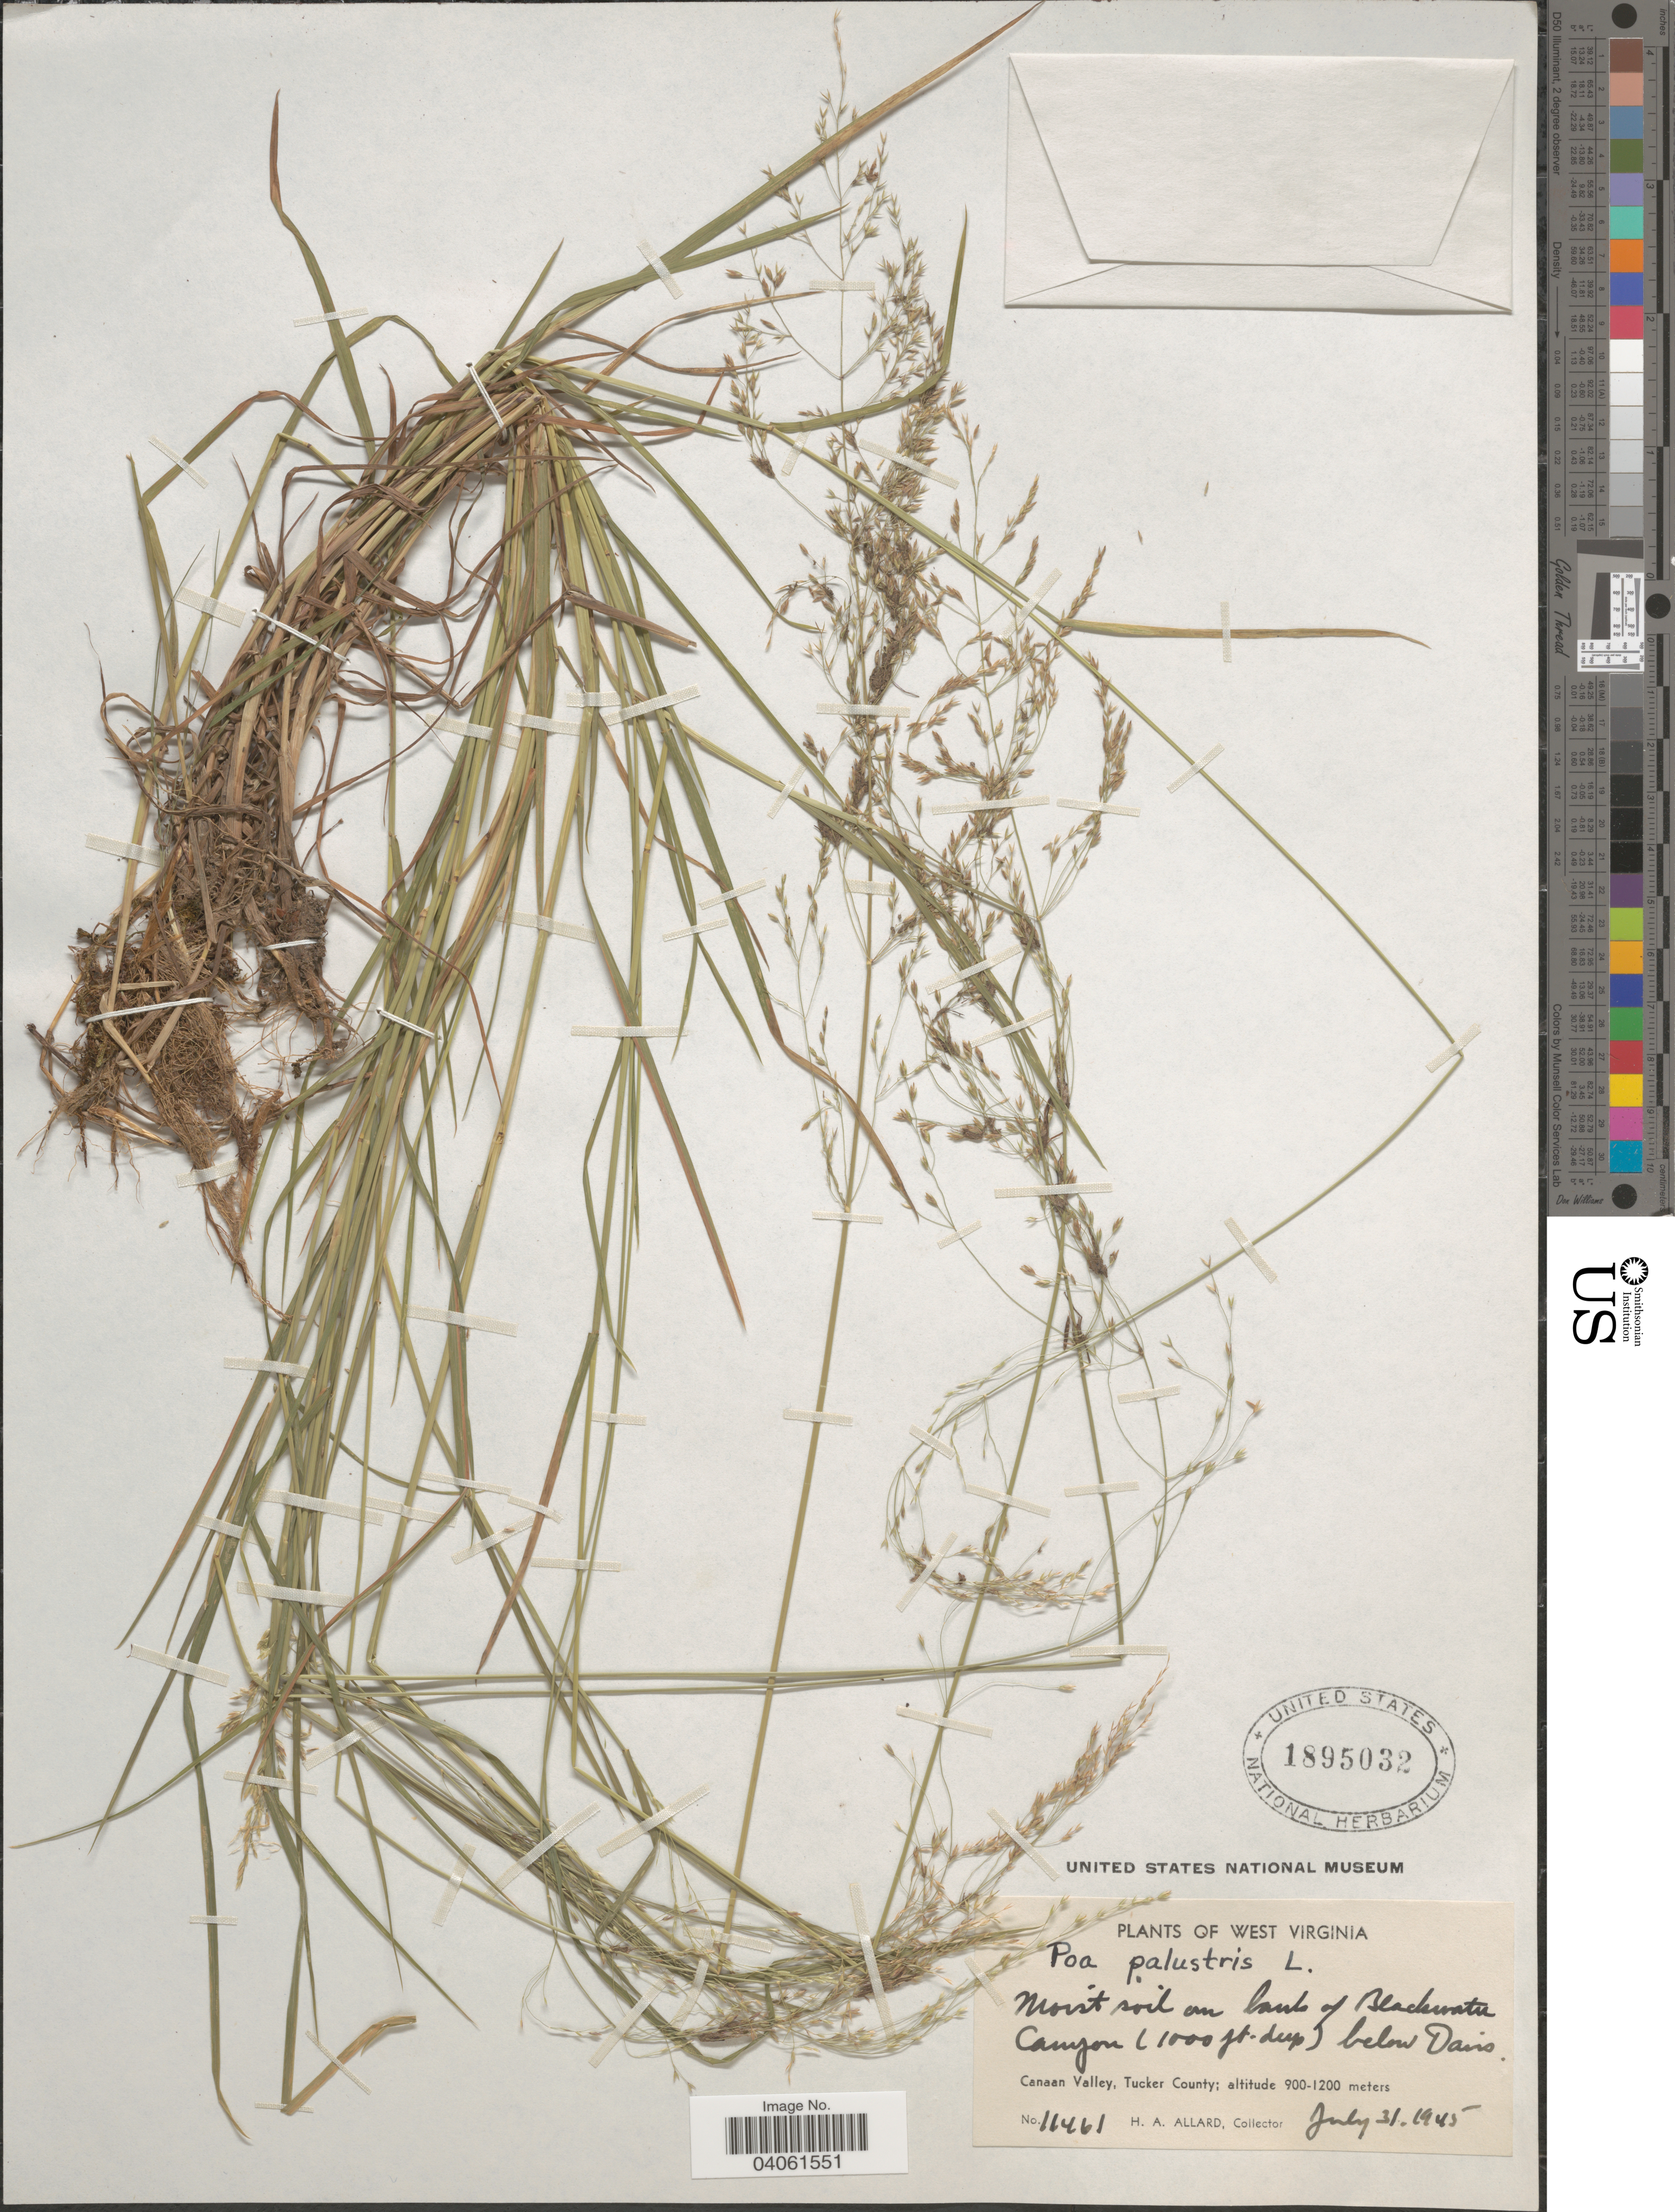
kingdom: Plantae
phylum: Tracheophyta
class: Liliopsida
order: Poales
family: Poaceae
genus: Poa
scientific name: Poa palustris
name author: L.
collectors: H. A. Allard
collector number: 11461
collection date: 1945-07-31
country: United States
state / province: West Virginia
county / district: Tucker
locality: On banks of Blackwater Canyon (1000 ft. deep) below Davis. Canaan Valley, Tucker County.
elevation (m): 900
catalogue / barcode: US 1895032